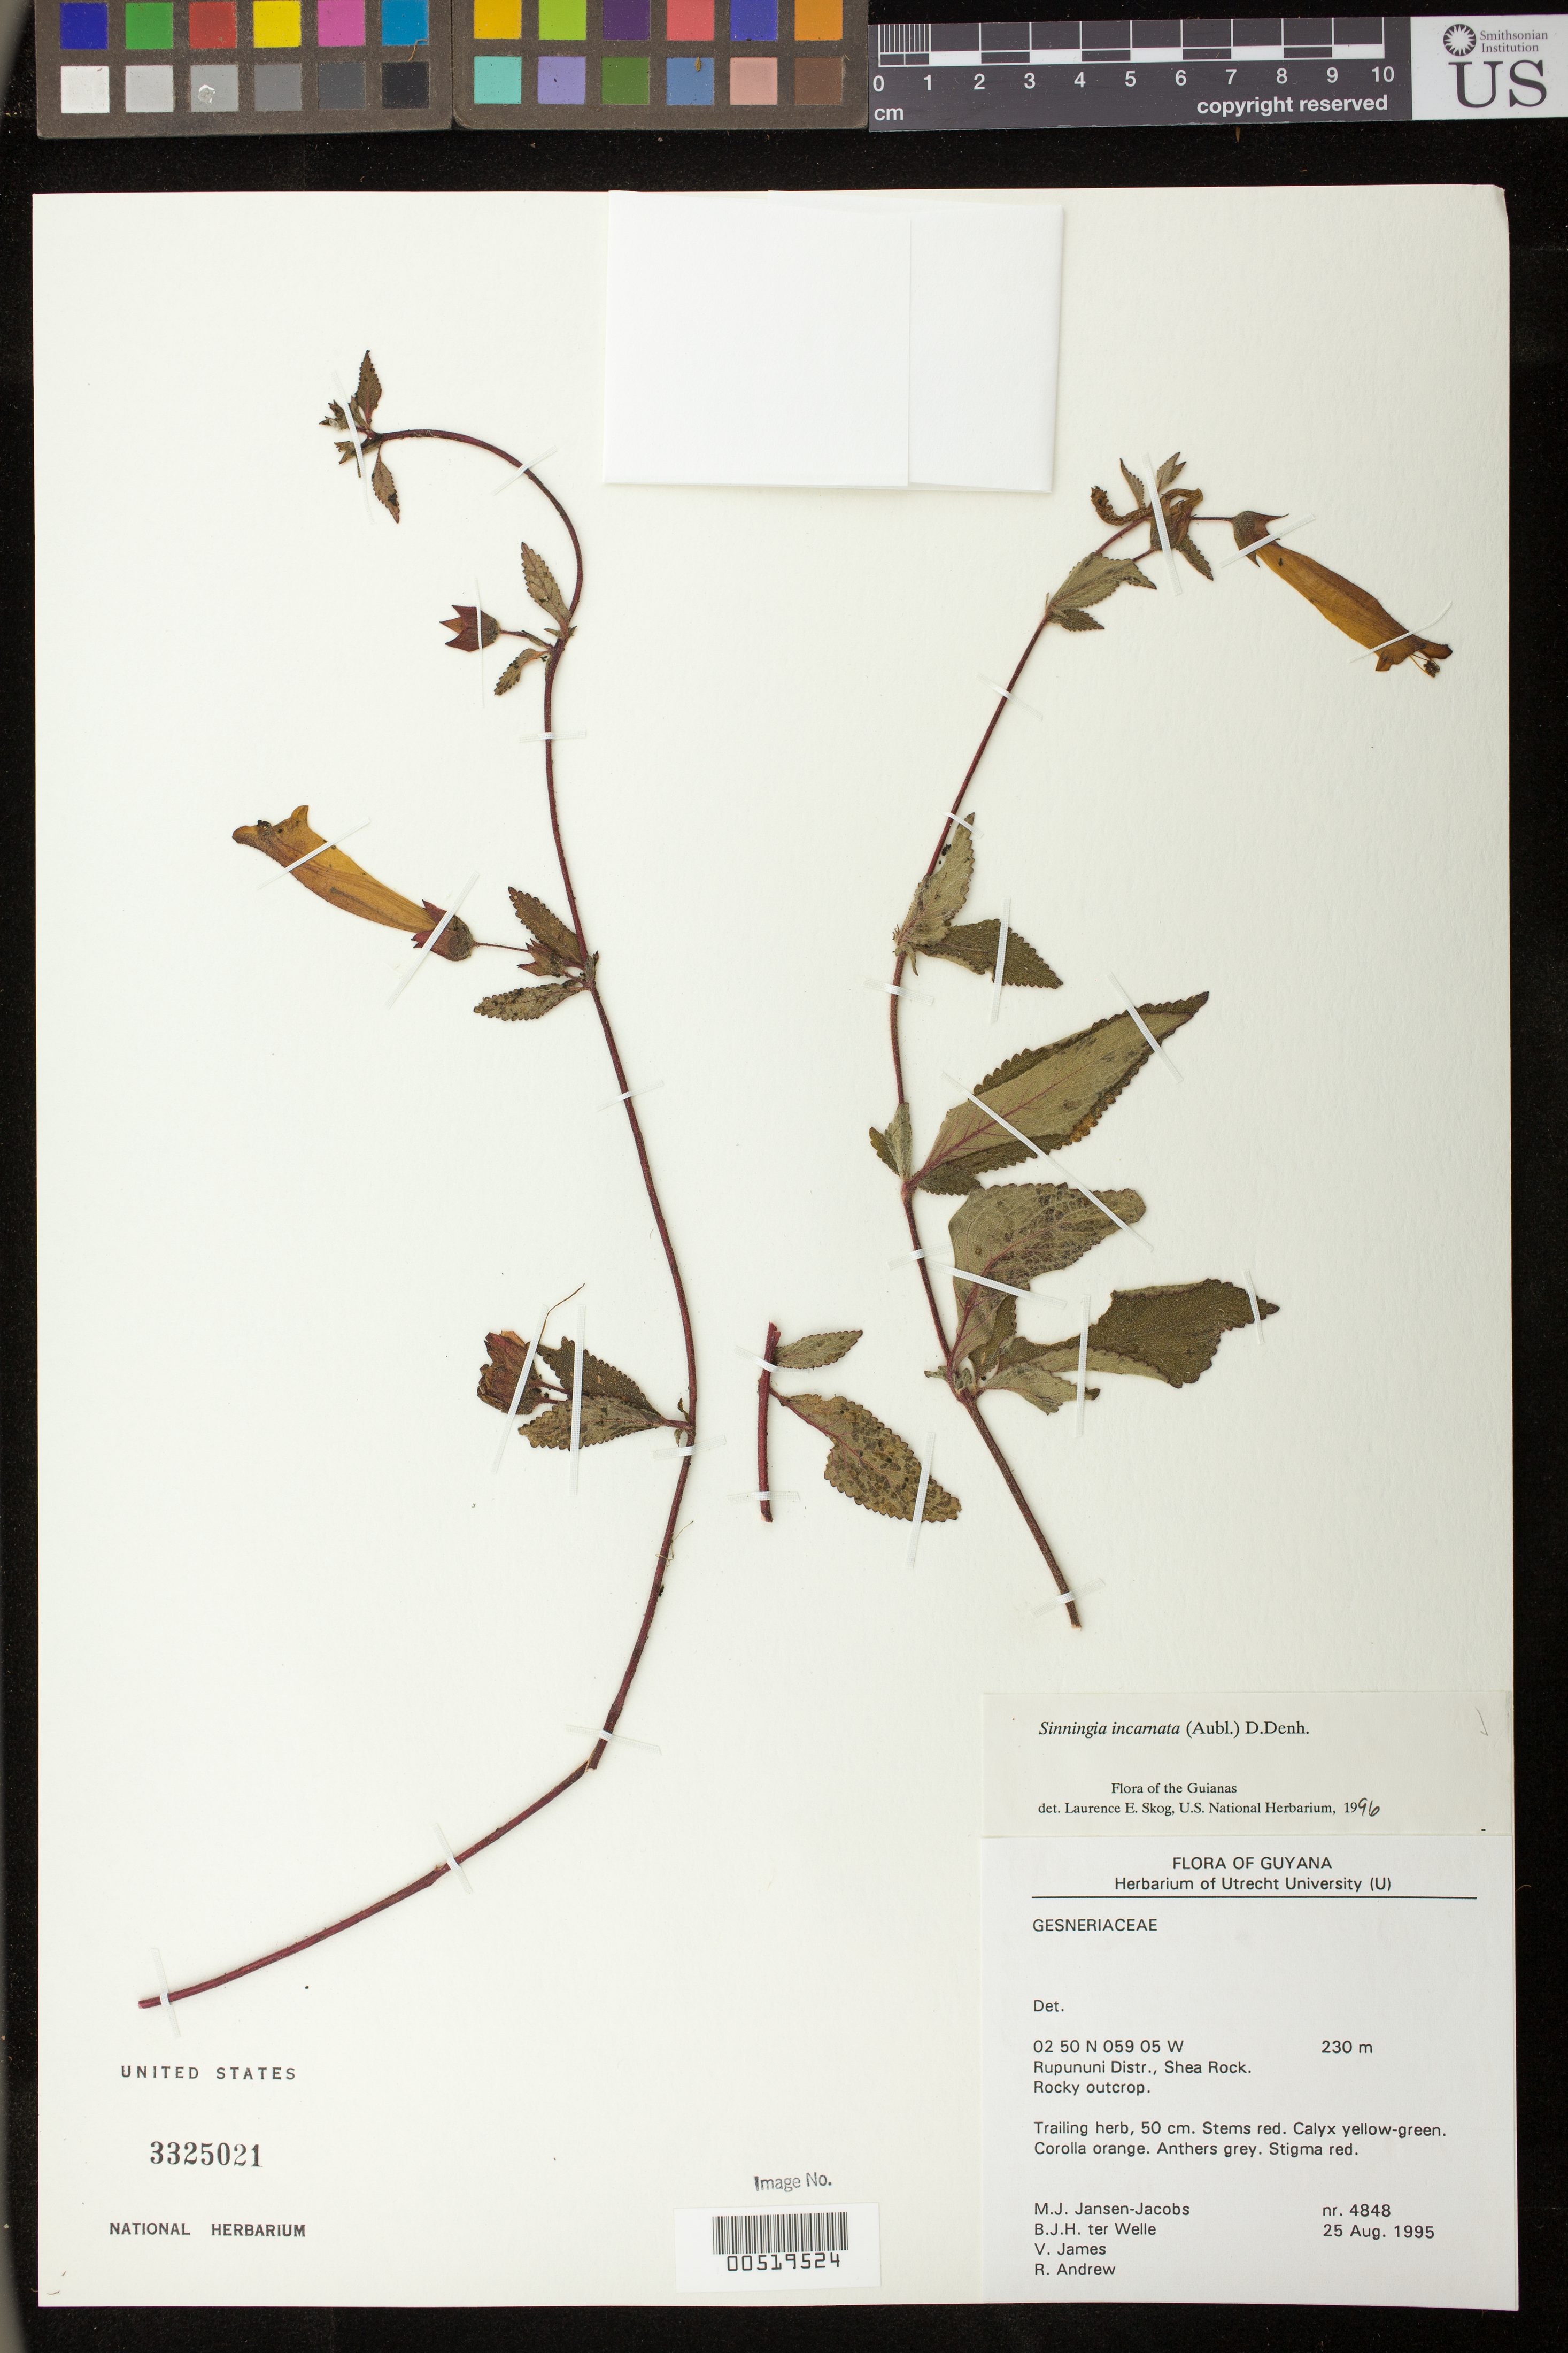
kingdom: Plantae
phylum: Tracheophyta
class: Magnoliopsida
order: Lamiales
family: Gesneriaceae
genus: Sinningia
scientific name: Sinningia incarnata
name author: (Aubl.) D.L. Denham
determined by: Skog, Laurence E.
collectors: M. J. Jansen-Jacobs, B. Welle, V. James & R. Andrew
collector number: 4848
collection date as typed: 25 Aug 1995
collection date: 1995-08-25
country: Guyana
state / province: U. Takutu-U. Essequibo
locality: Rupununi Distr., Shea Rock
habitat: Rocky outcrop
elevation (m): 230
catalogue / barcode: US 3325021